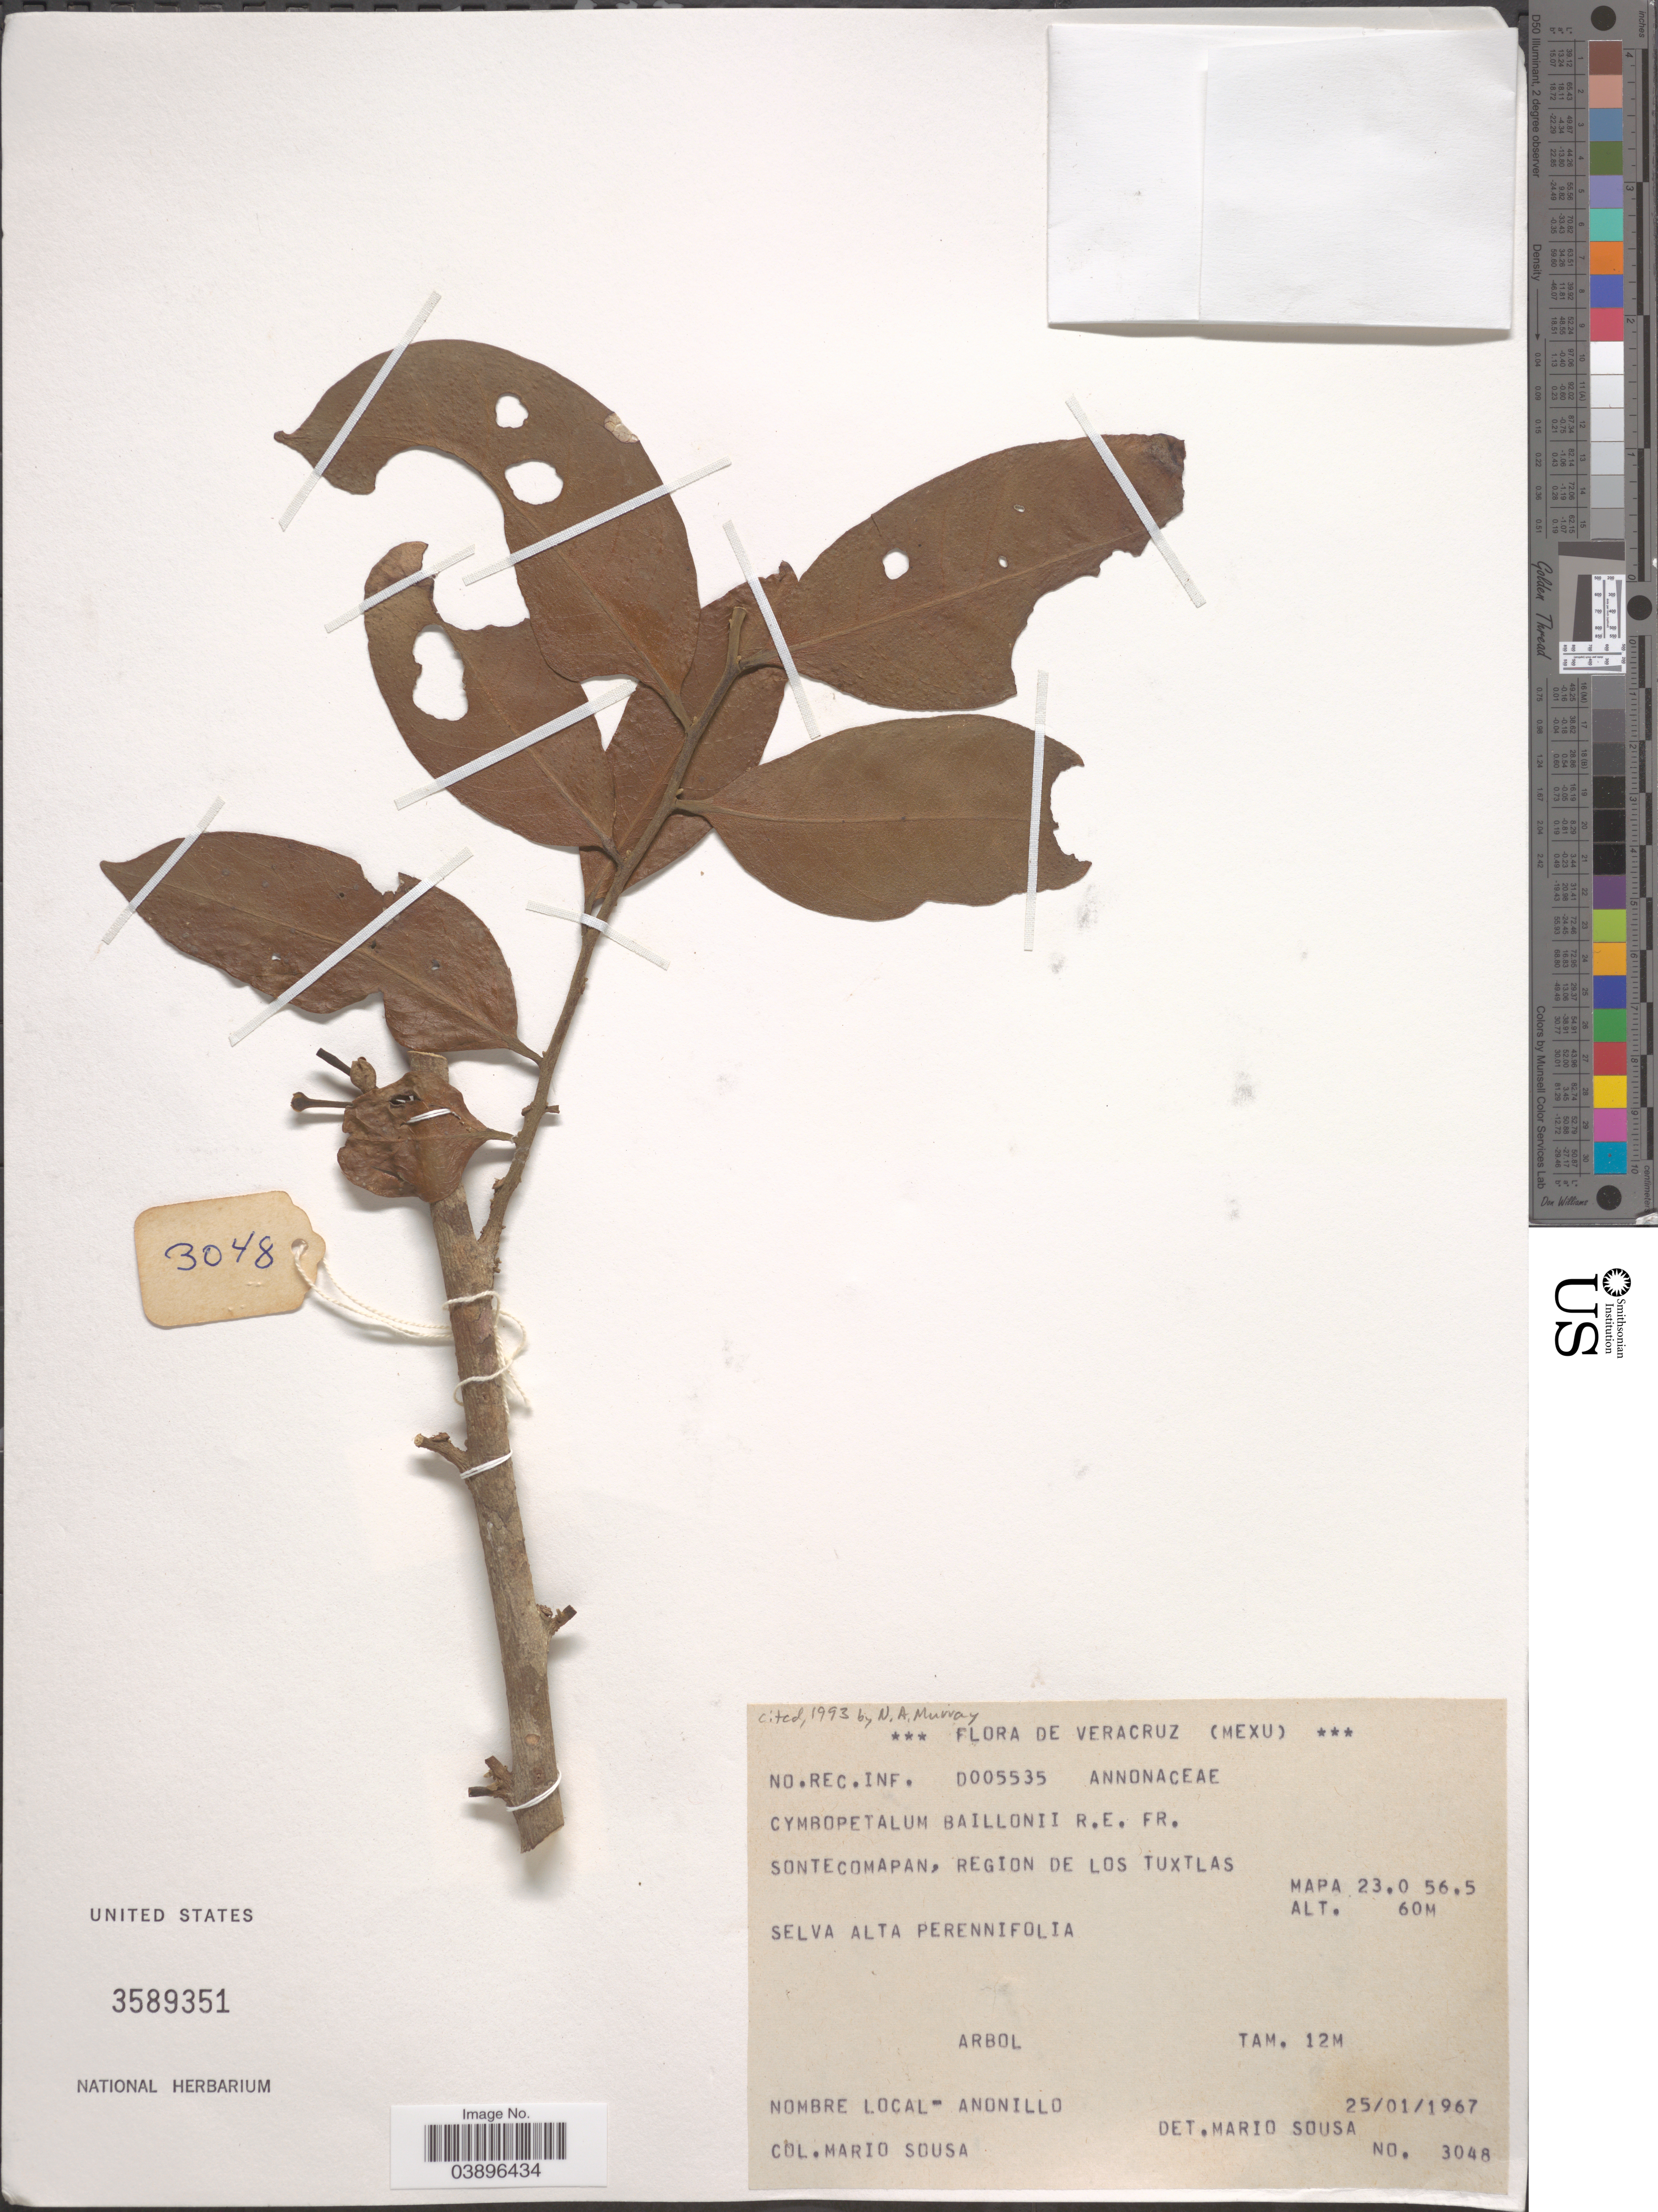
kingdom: Plantae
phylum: Tracheophyta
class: Magnoliopsida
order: Magnoliales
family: Annonaceae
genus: Cymbopetalum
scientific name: Cymbopetalum baillonii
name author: R.E. Fr.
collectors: M. Sousa S.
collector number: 3048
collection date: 1967-01-25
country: Mexico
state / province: Veracruz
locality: Veracruz. Sontecomapan, Region de los Tuxtlas. MAPA 23.0 56.5.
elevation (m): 60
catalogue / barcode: US 3589351